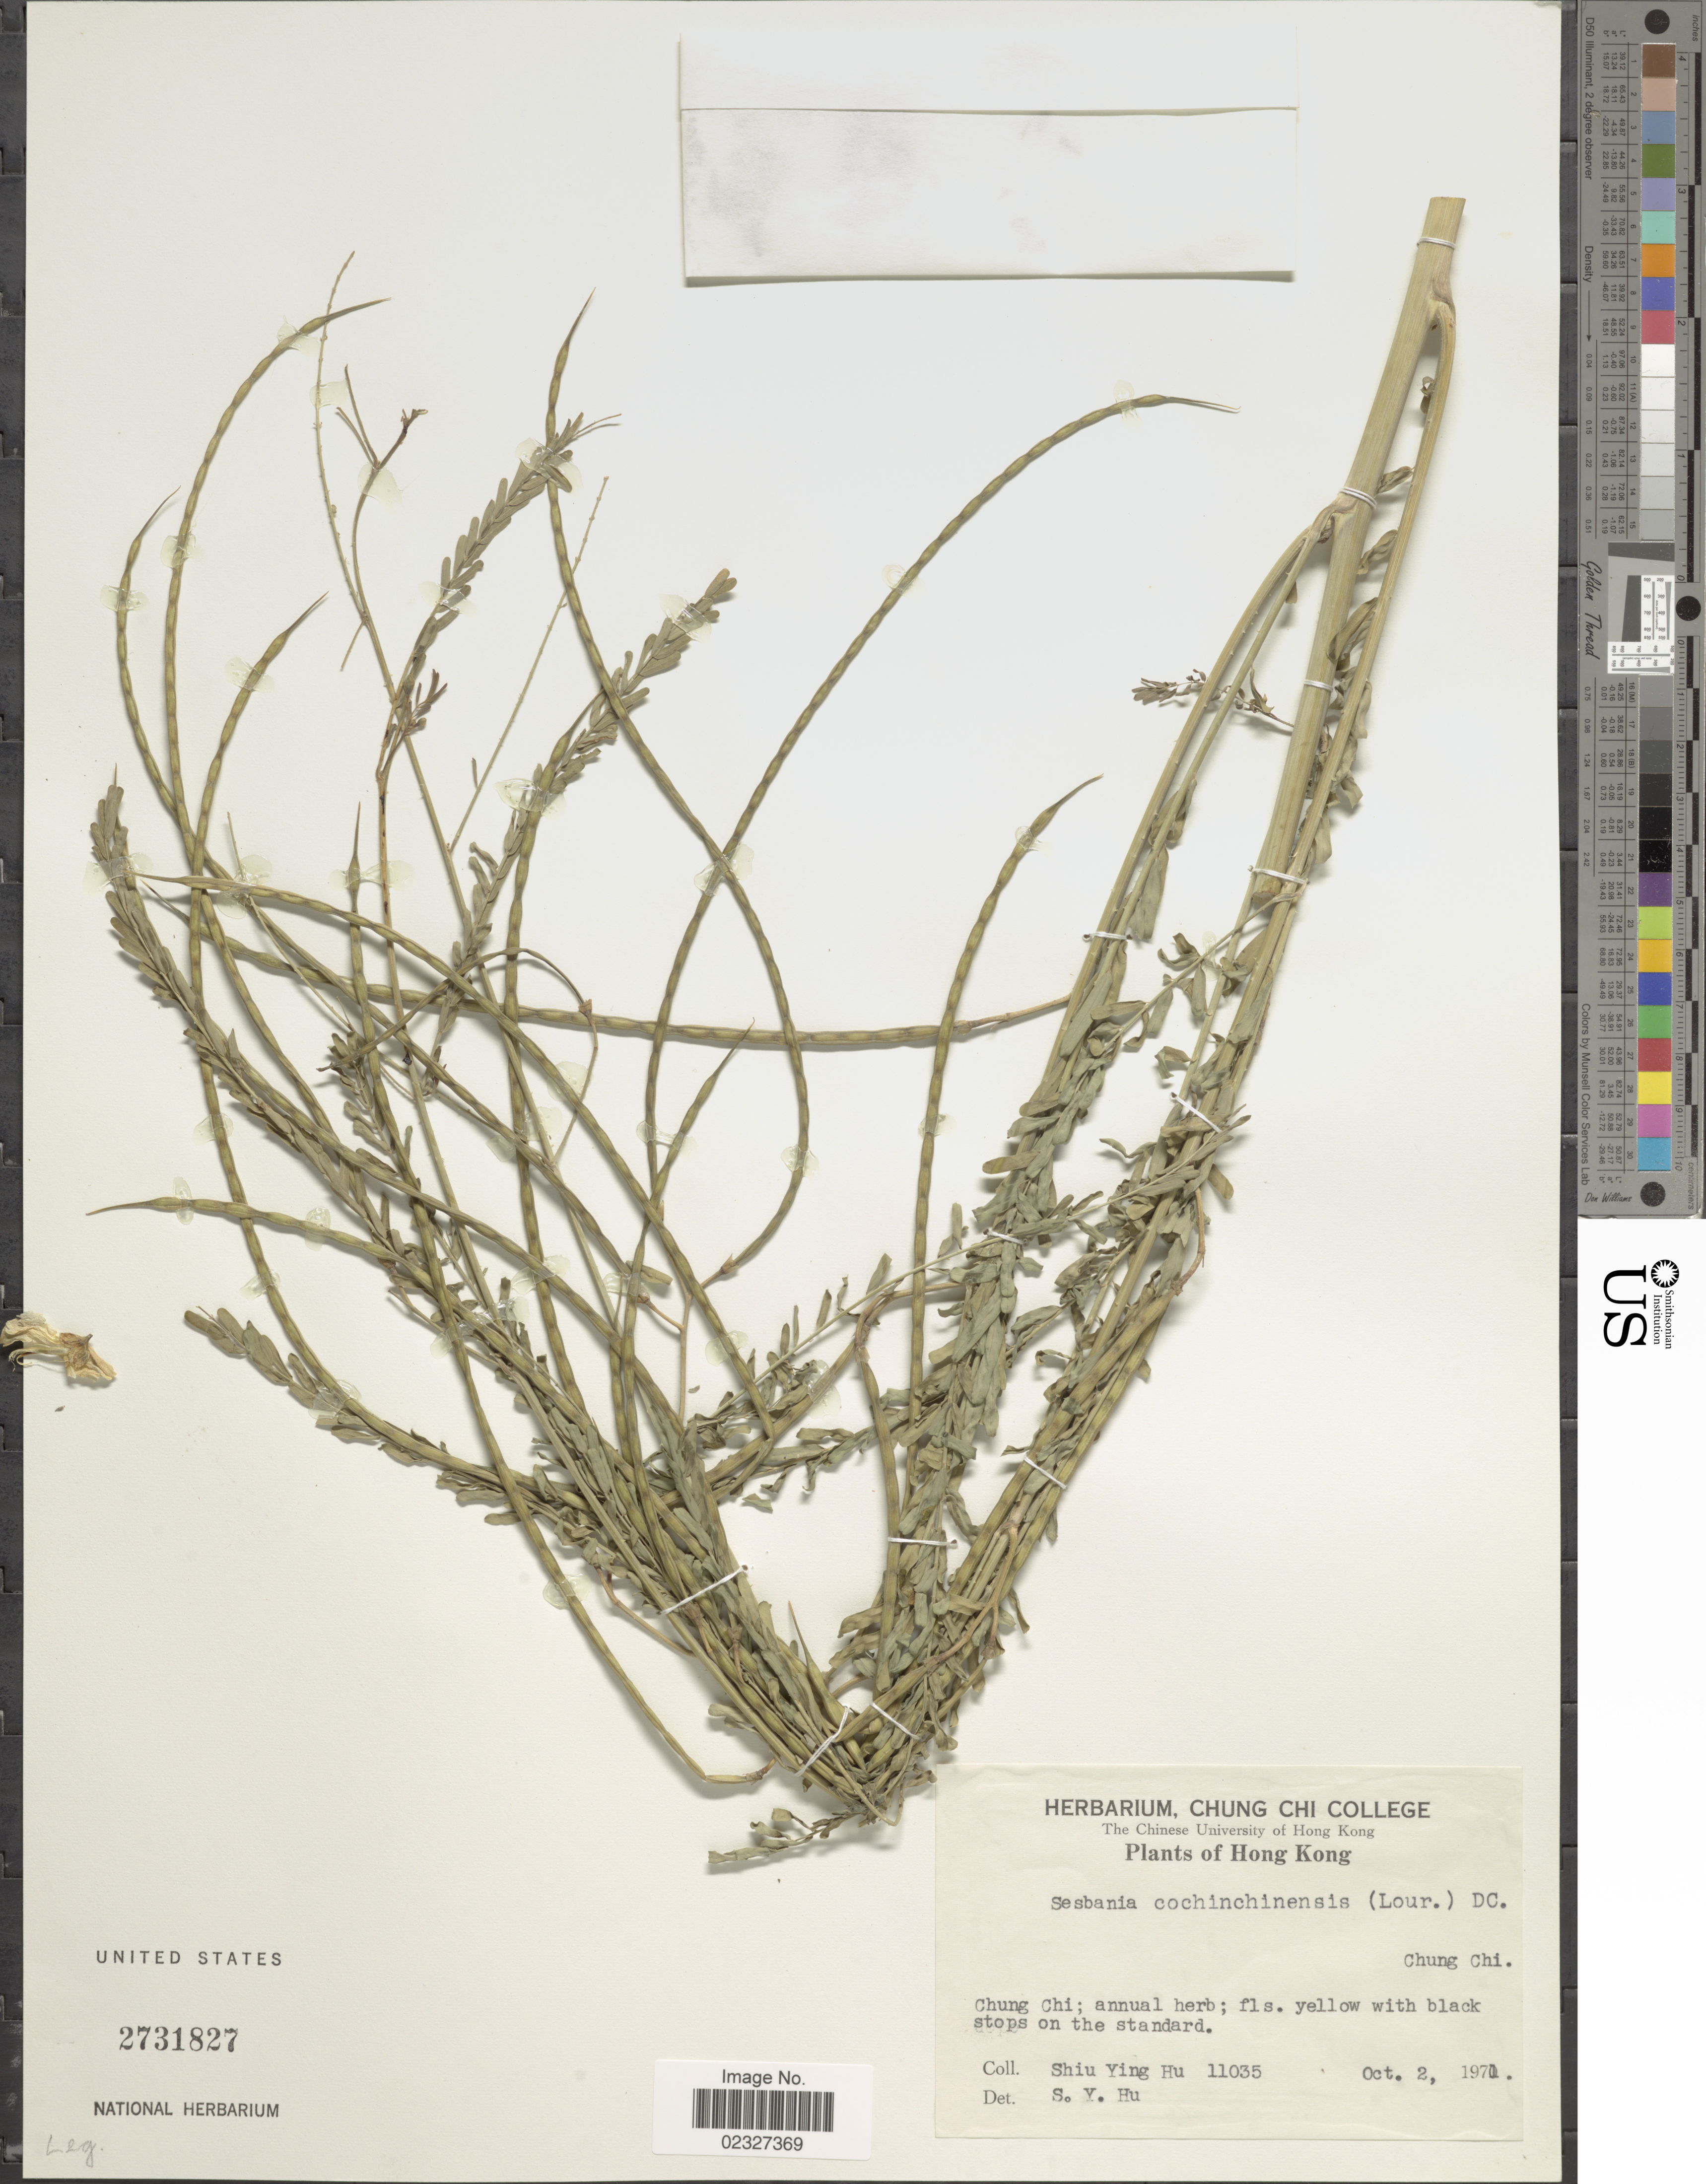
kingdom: Plantae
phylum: Tracheophyta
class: Magnoliopsida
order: Fabales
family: Fabaceae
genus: Sesbania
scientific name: Sesbania cochinchinensis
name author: DC.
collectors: S. Y. Hu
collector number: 11035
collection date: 1971-10-02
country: China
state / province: Hong Kong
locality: Chung Chi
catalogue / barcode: US 2731827